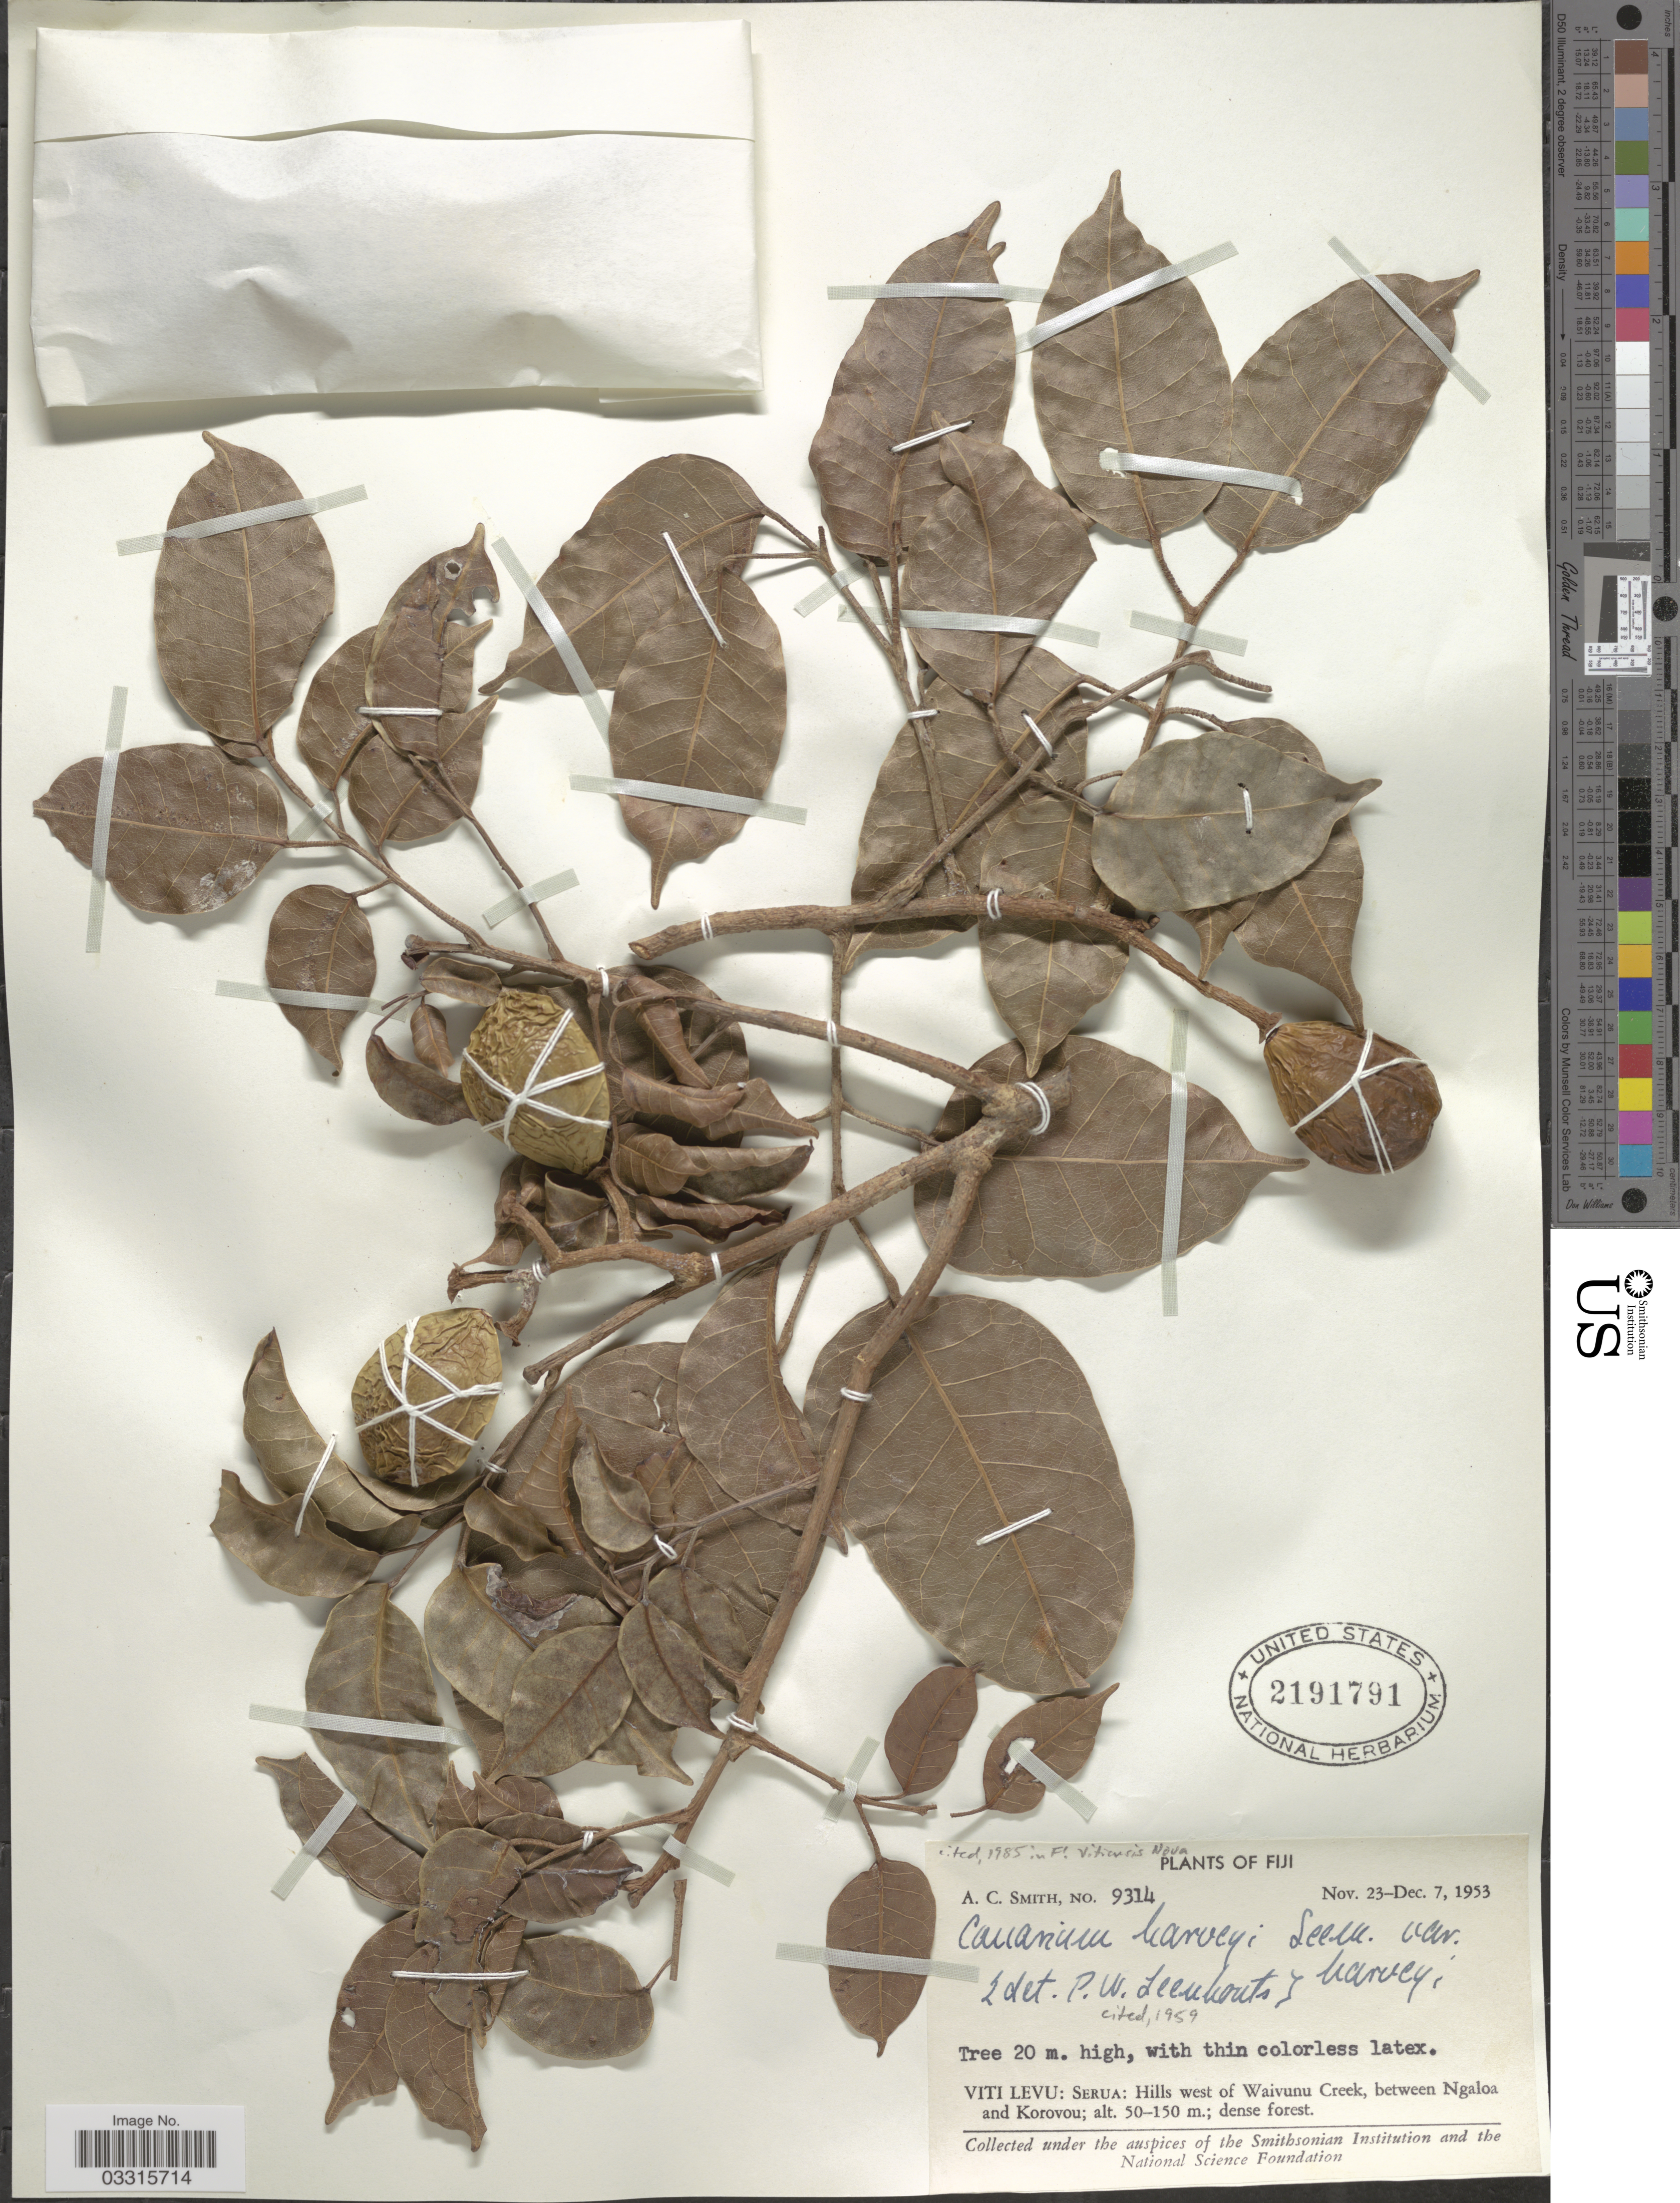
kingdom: Plantae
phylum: Tracheophyta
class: Magnoliopsida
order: Sapindales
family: Burseraceae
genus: Canarium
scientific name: Canarium harveyi var. harveyi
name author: Seem.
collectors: A. C. Smith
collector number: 9314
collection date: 1953-11-23/1953-12-07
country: Fiji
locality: Viti Levu: Serua: Hills west of Waivunu Creek, between Ngaloa and Korovou.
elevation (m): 50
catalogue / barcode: US 2191791